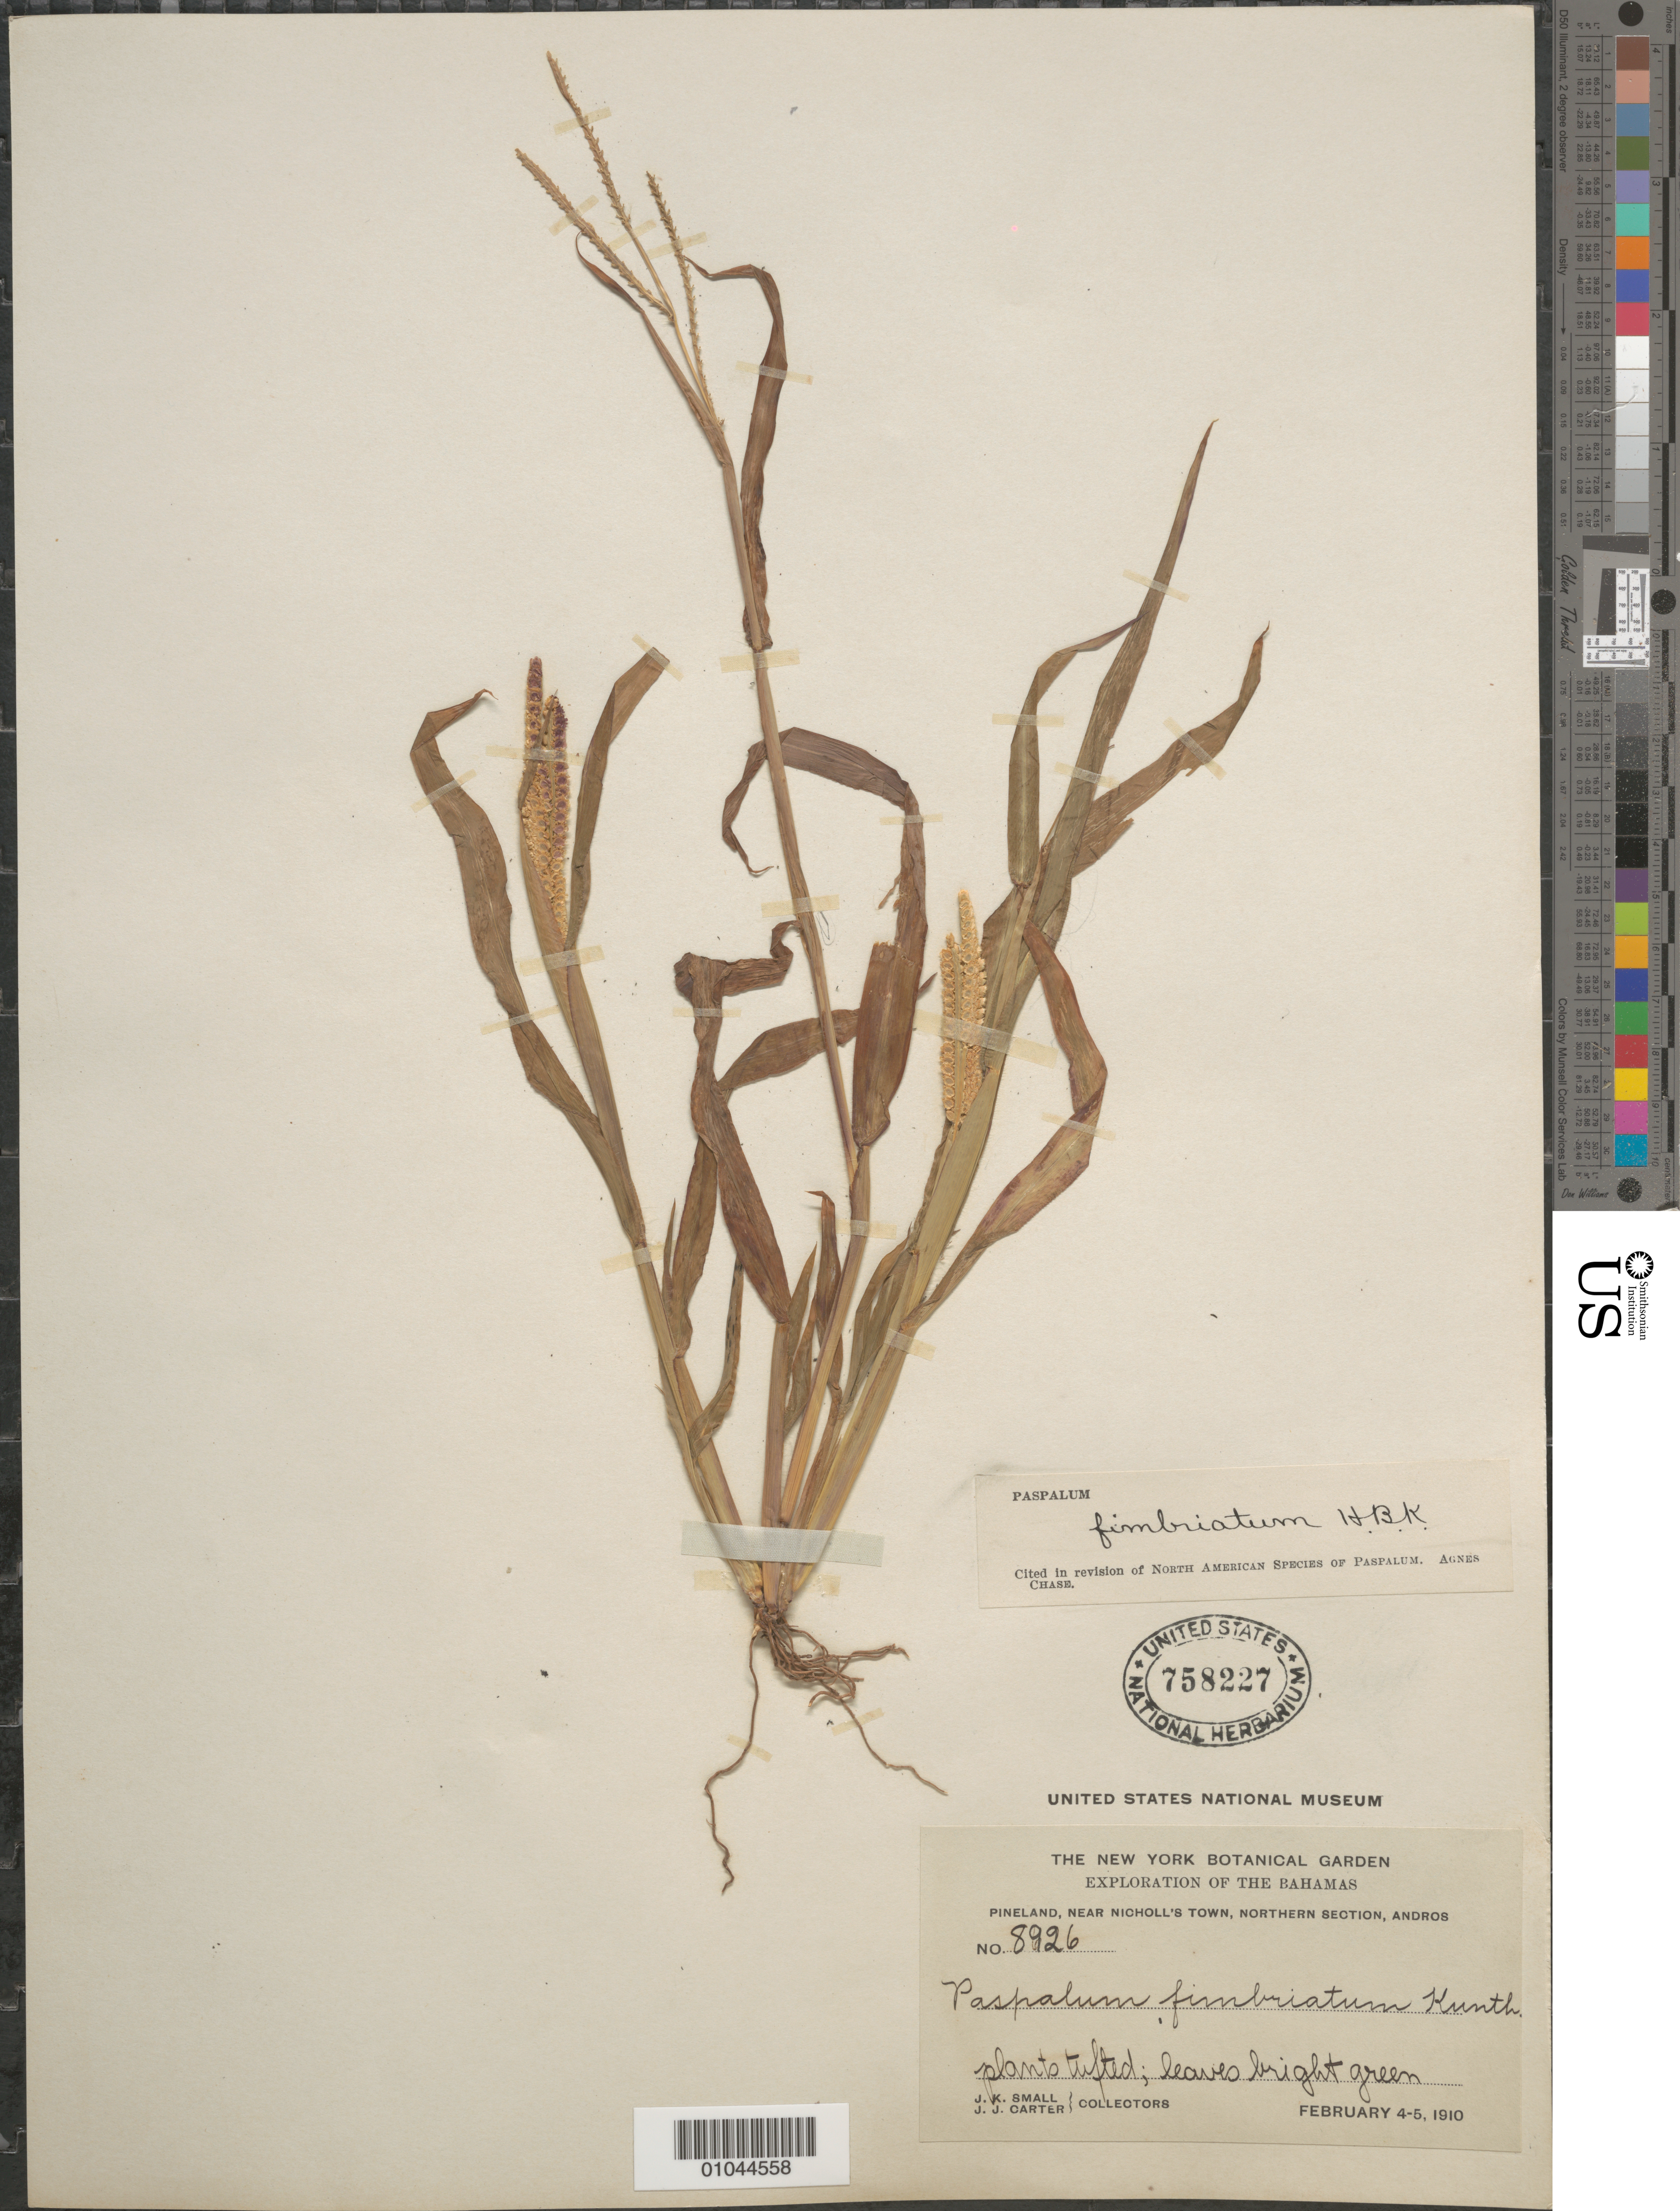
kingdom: Plantae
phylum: Tracheophyta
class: Liliopsida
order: Poales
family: Poaceae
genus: Paspalum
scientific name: Paspalum fimbriatum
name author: Kunth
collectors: J. K. Small & J. J. Carter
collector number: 8926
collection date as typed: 04 Feb 1910 to 05 Feb 1910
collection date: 1910-02-04/1910-02-05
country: Bahamas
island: Andros I.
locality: Near Nicholl's Town, northern section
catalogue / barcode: US 758227